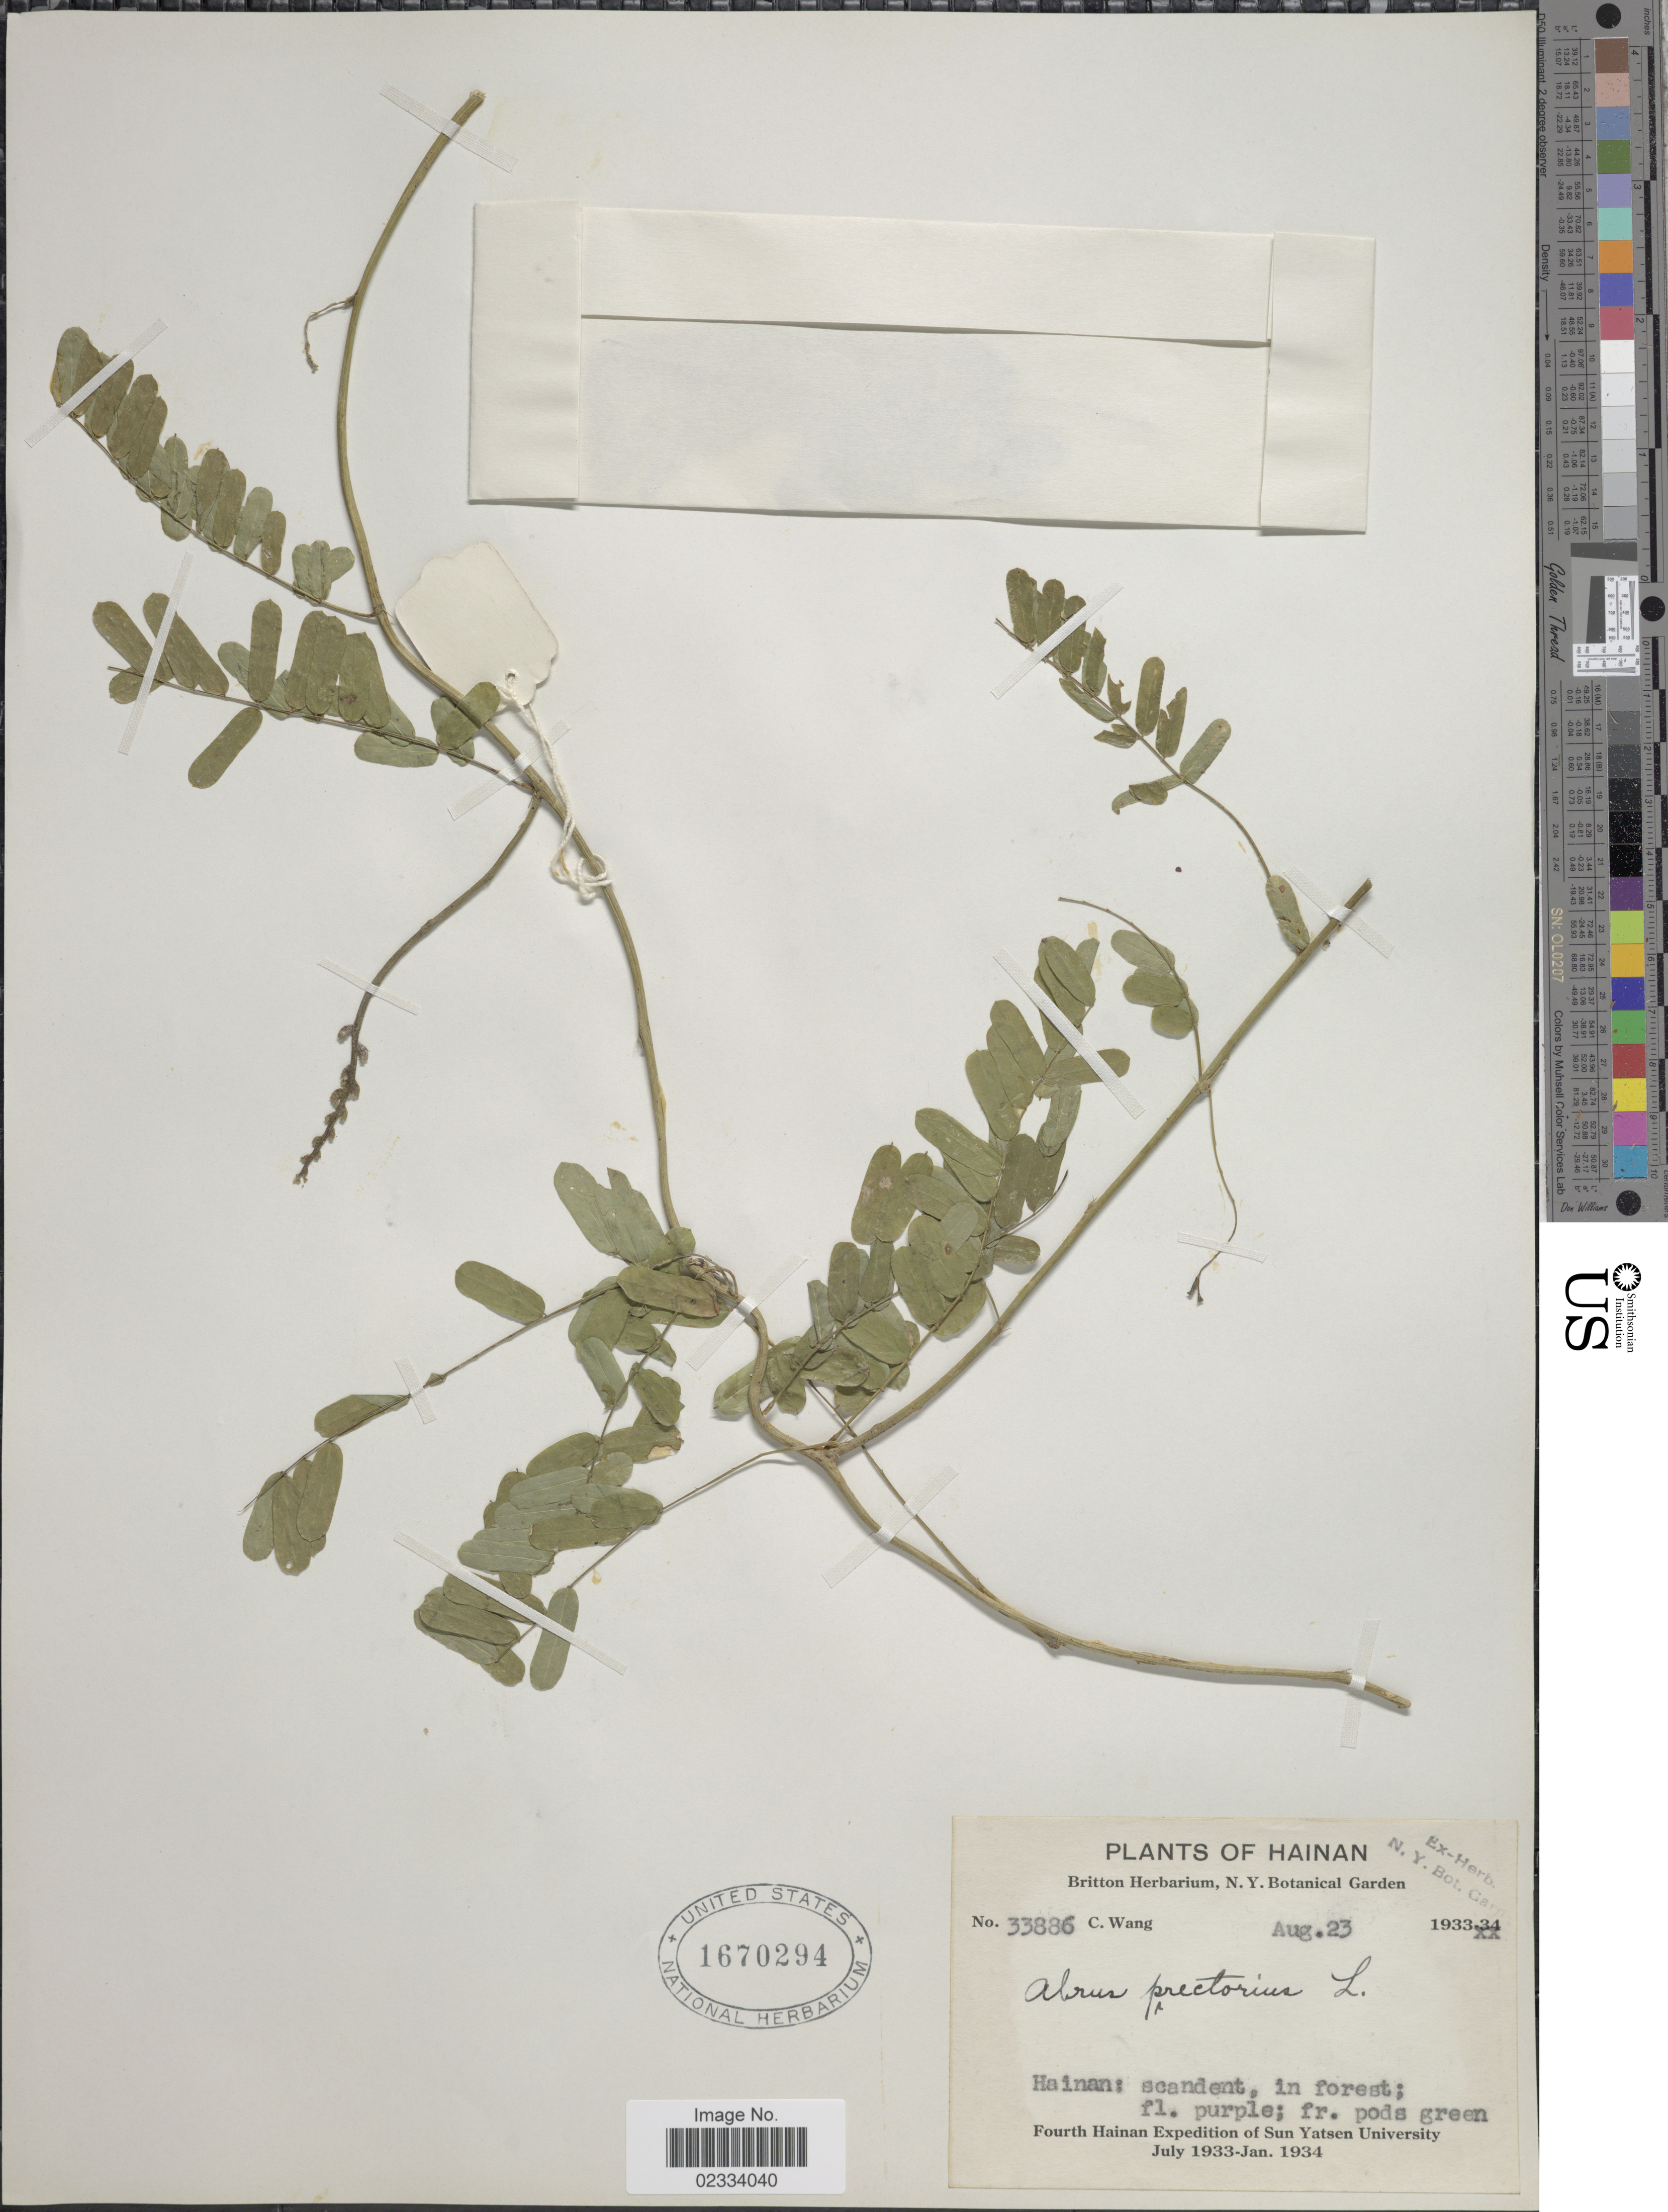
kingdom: Plantae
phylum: Tracheophyta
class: Magnoliopsida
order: Fabales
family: Fabaceae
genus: Abrus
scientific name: Abrus precatorius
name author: L.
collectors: C. Wang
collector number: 33886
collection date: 1933-08-23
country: China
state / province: Hainan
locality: In forest.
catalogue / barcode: US 1670294